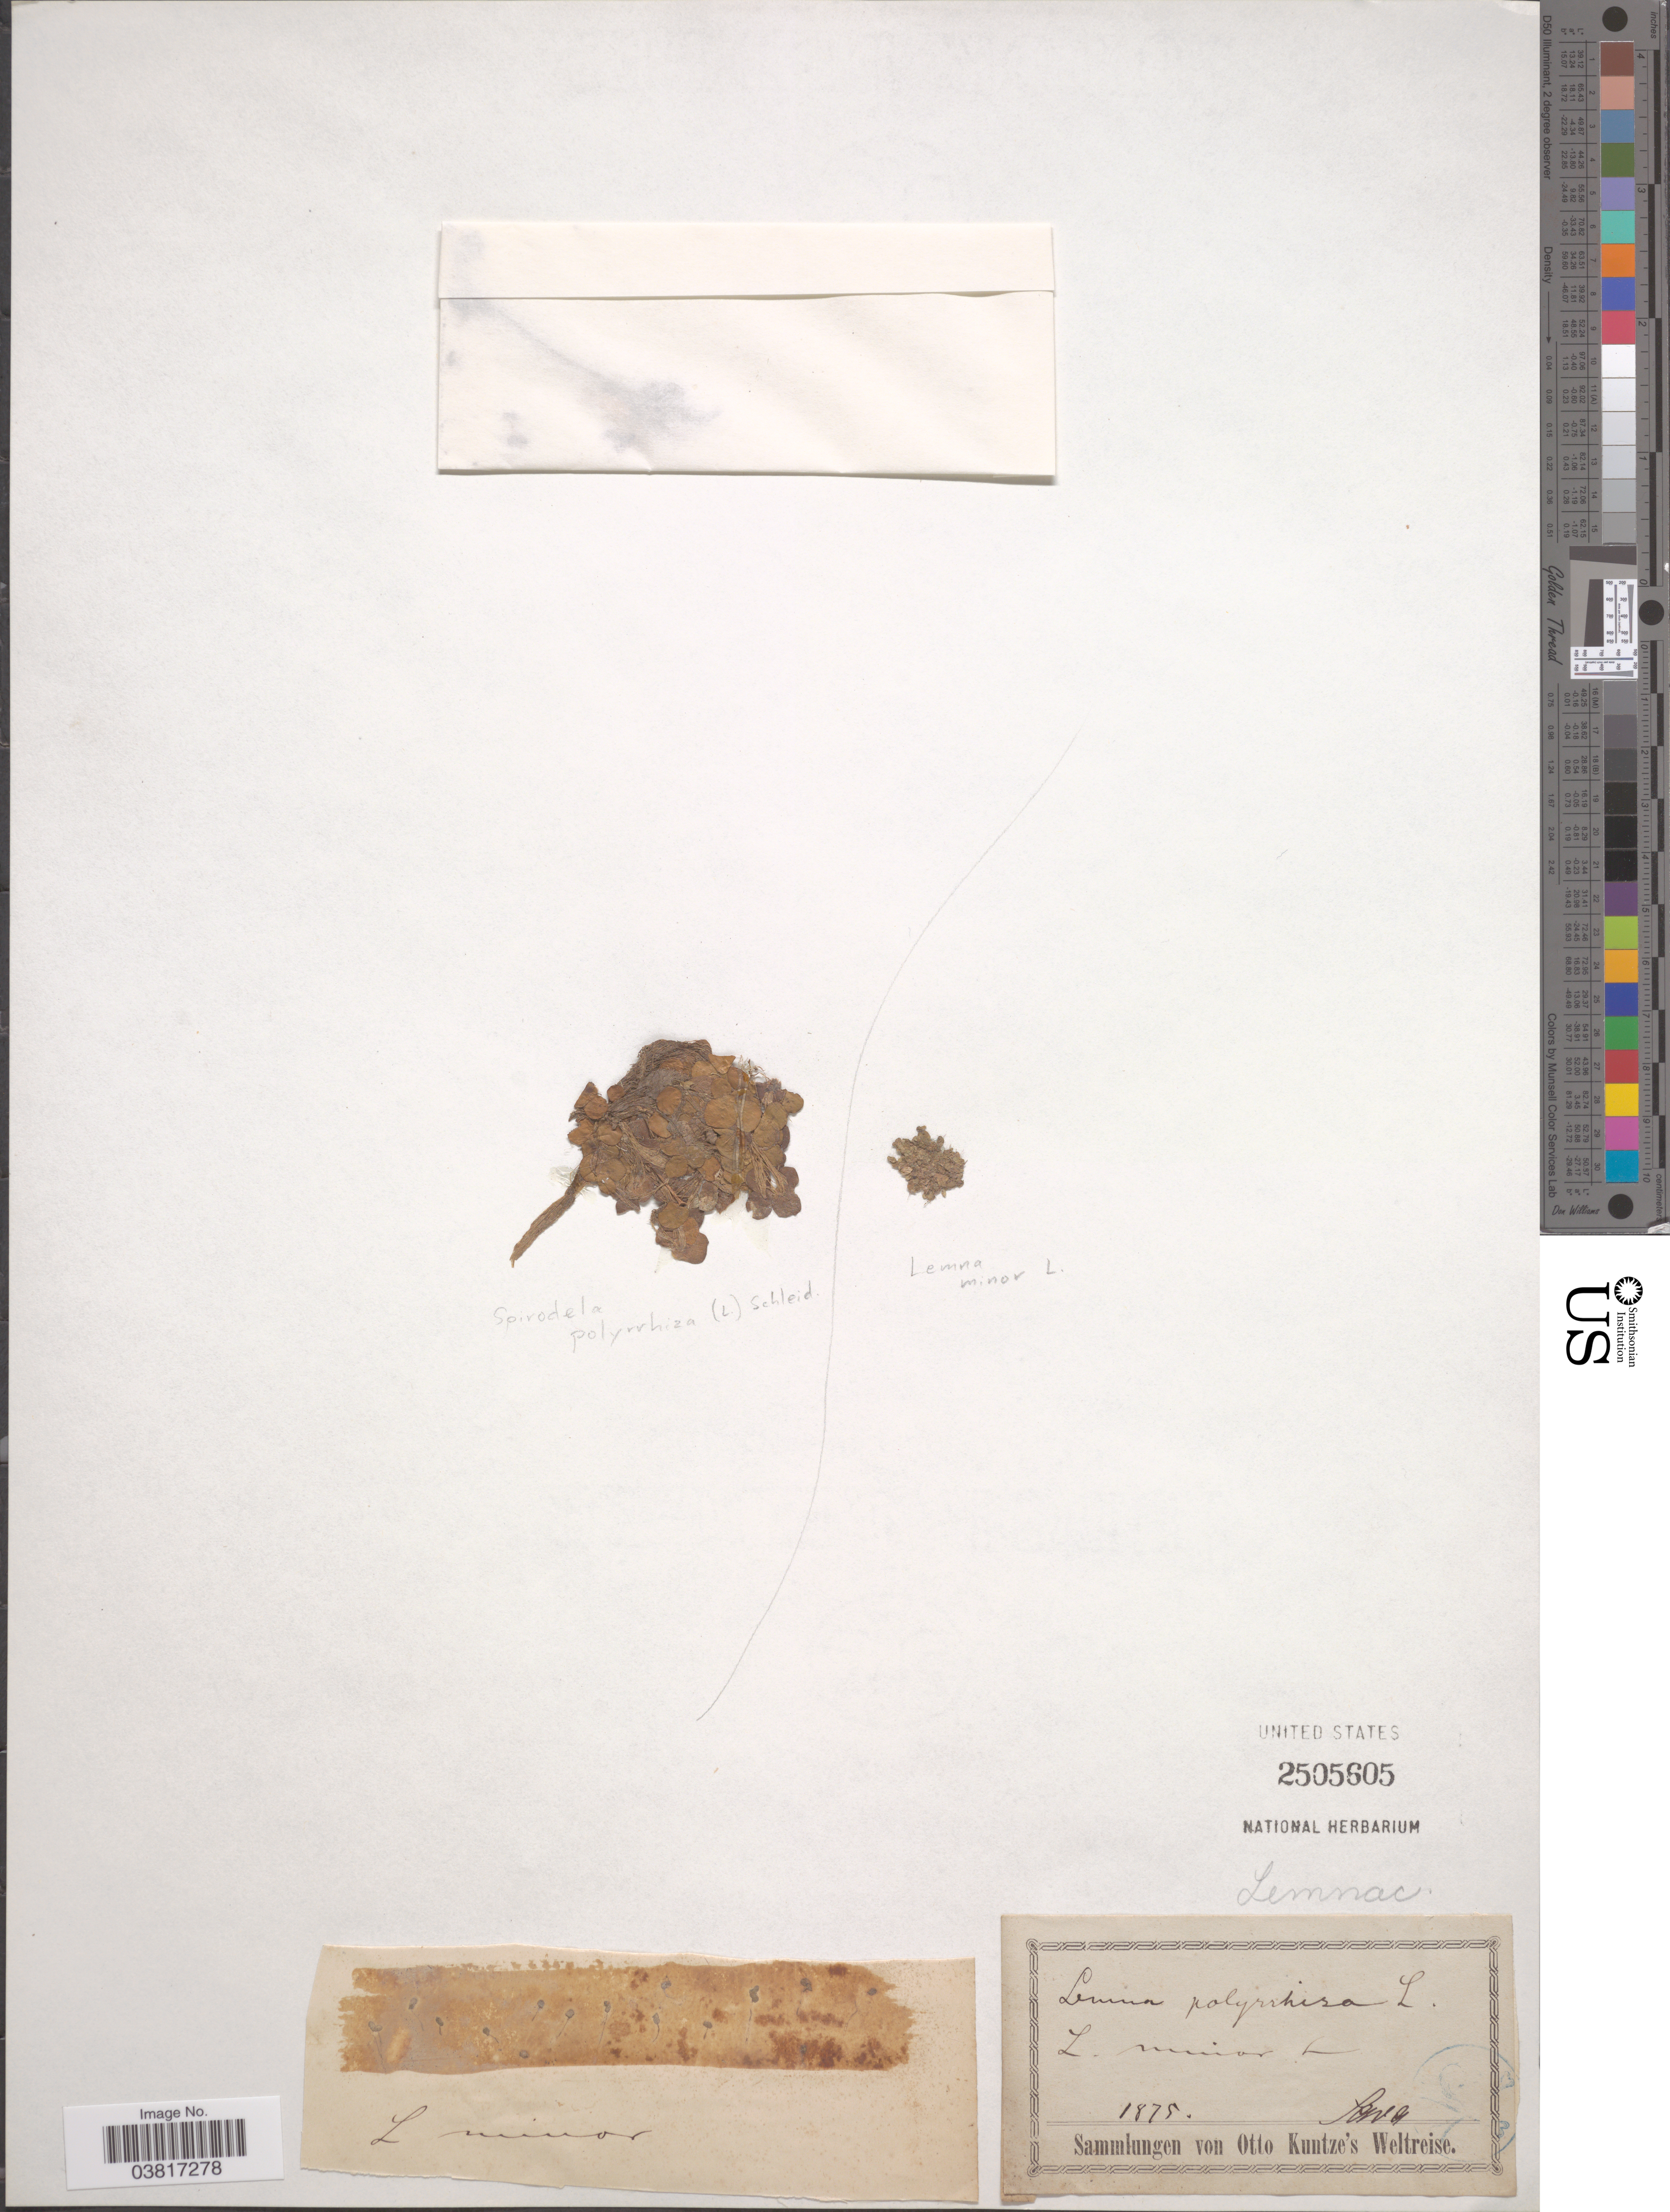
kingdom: Plantae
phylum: Tracheophyta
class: Liliopsida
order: Alismatales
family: Araceae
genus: Spirodela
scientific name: Spirodela polyrrhiza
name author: (L.) Schleid.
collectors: C.E.O. Kuntze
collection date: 1875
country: Indonesia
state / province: Java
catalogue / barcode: US 2505605